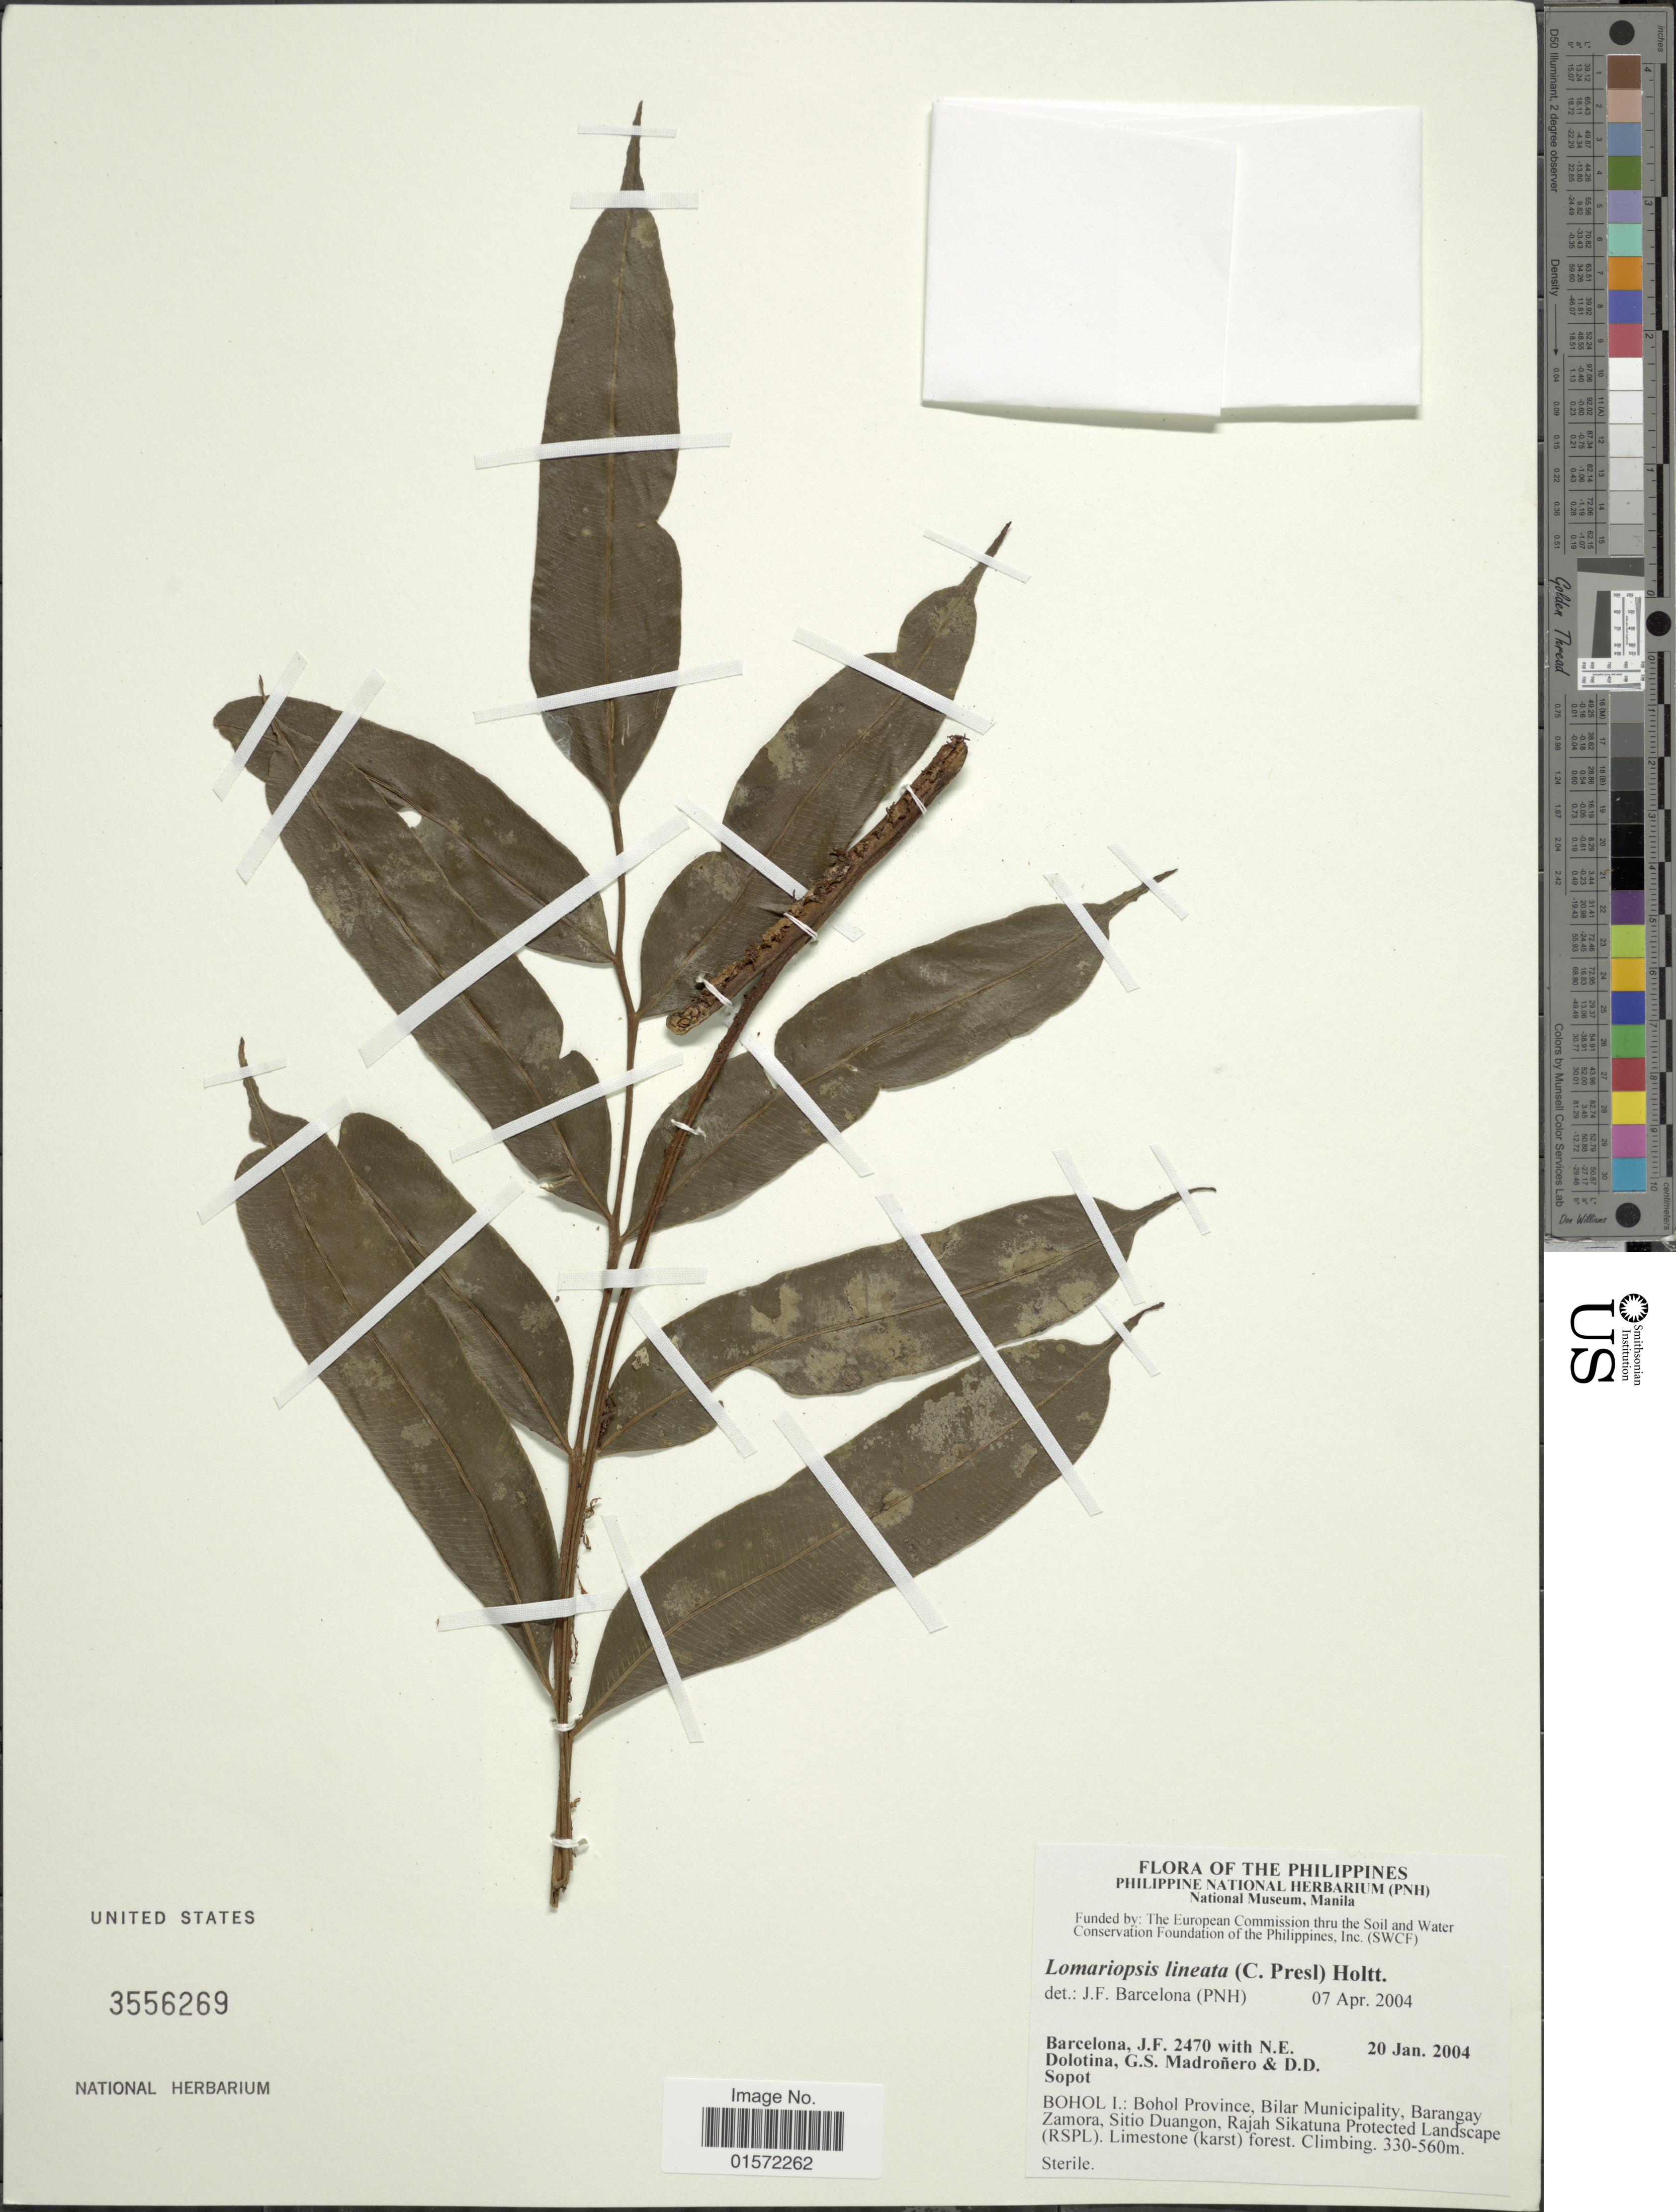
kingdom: Plantae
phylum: Tracheophyta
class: Polypodiopsida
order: Polypodiales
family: Lomariopsidaceae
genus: Lomariopsis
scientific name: Lomariopsis lineata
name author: (C. Presl)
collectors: J. F. Barcelona, N. Dolotina, G. Madroñero & D. Sopot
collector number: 2470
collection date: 2004-01-20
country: Philippines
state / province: Central Visayas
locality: Bohol I.: Bohol Province, Bilar Municipality, Barangay Zamora, Sitio Duangon, Rajah Sikatuna Protected Landscape (RSPL)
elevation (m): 330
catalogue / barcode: US 3556269